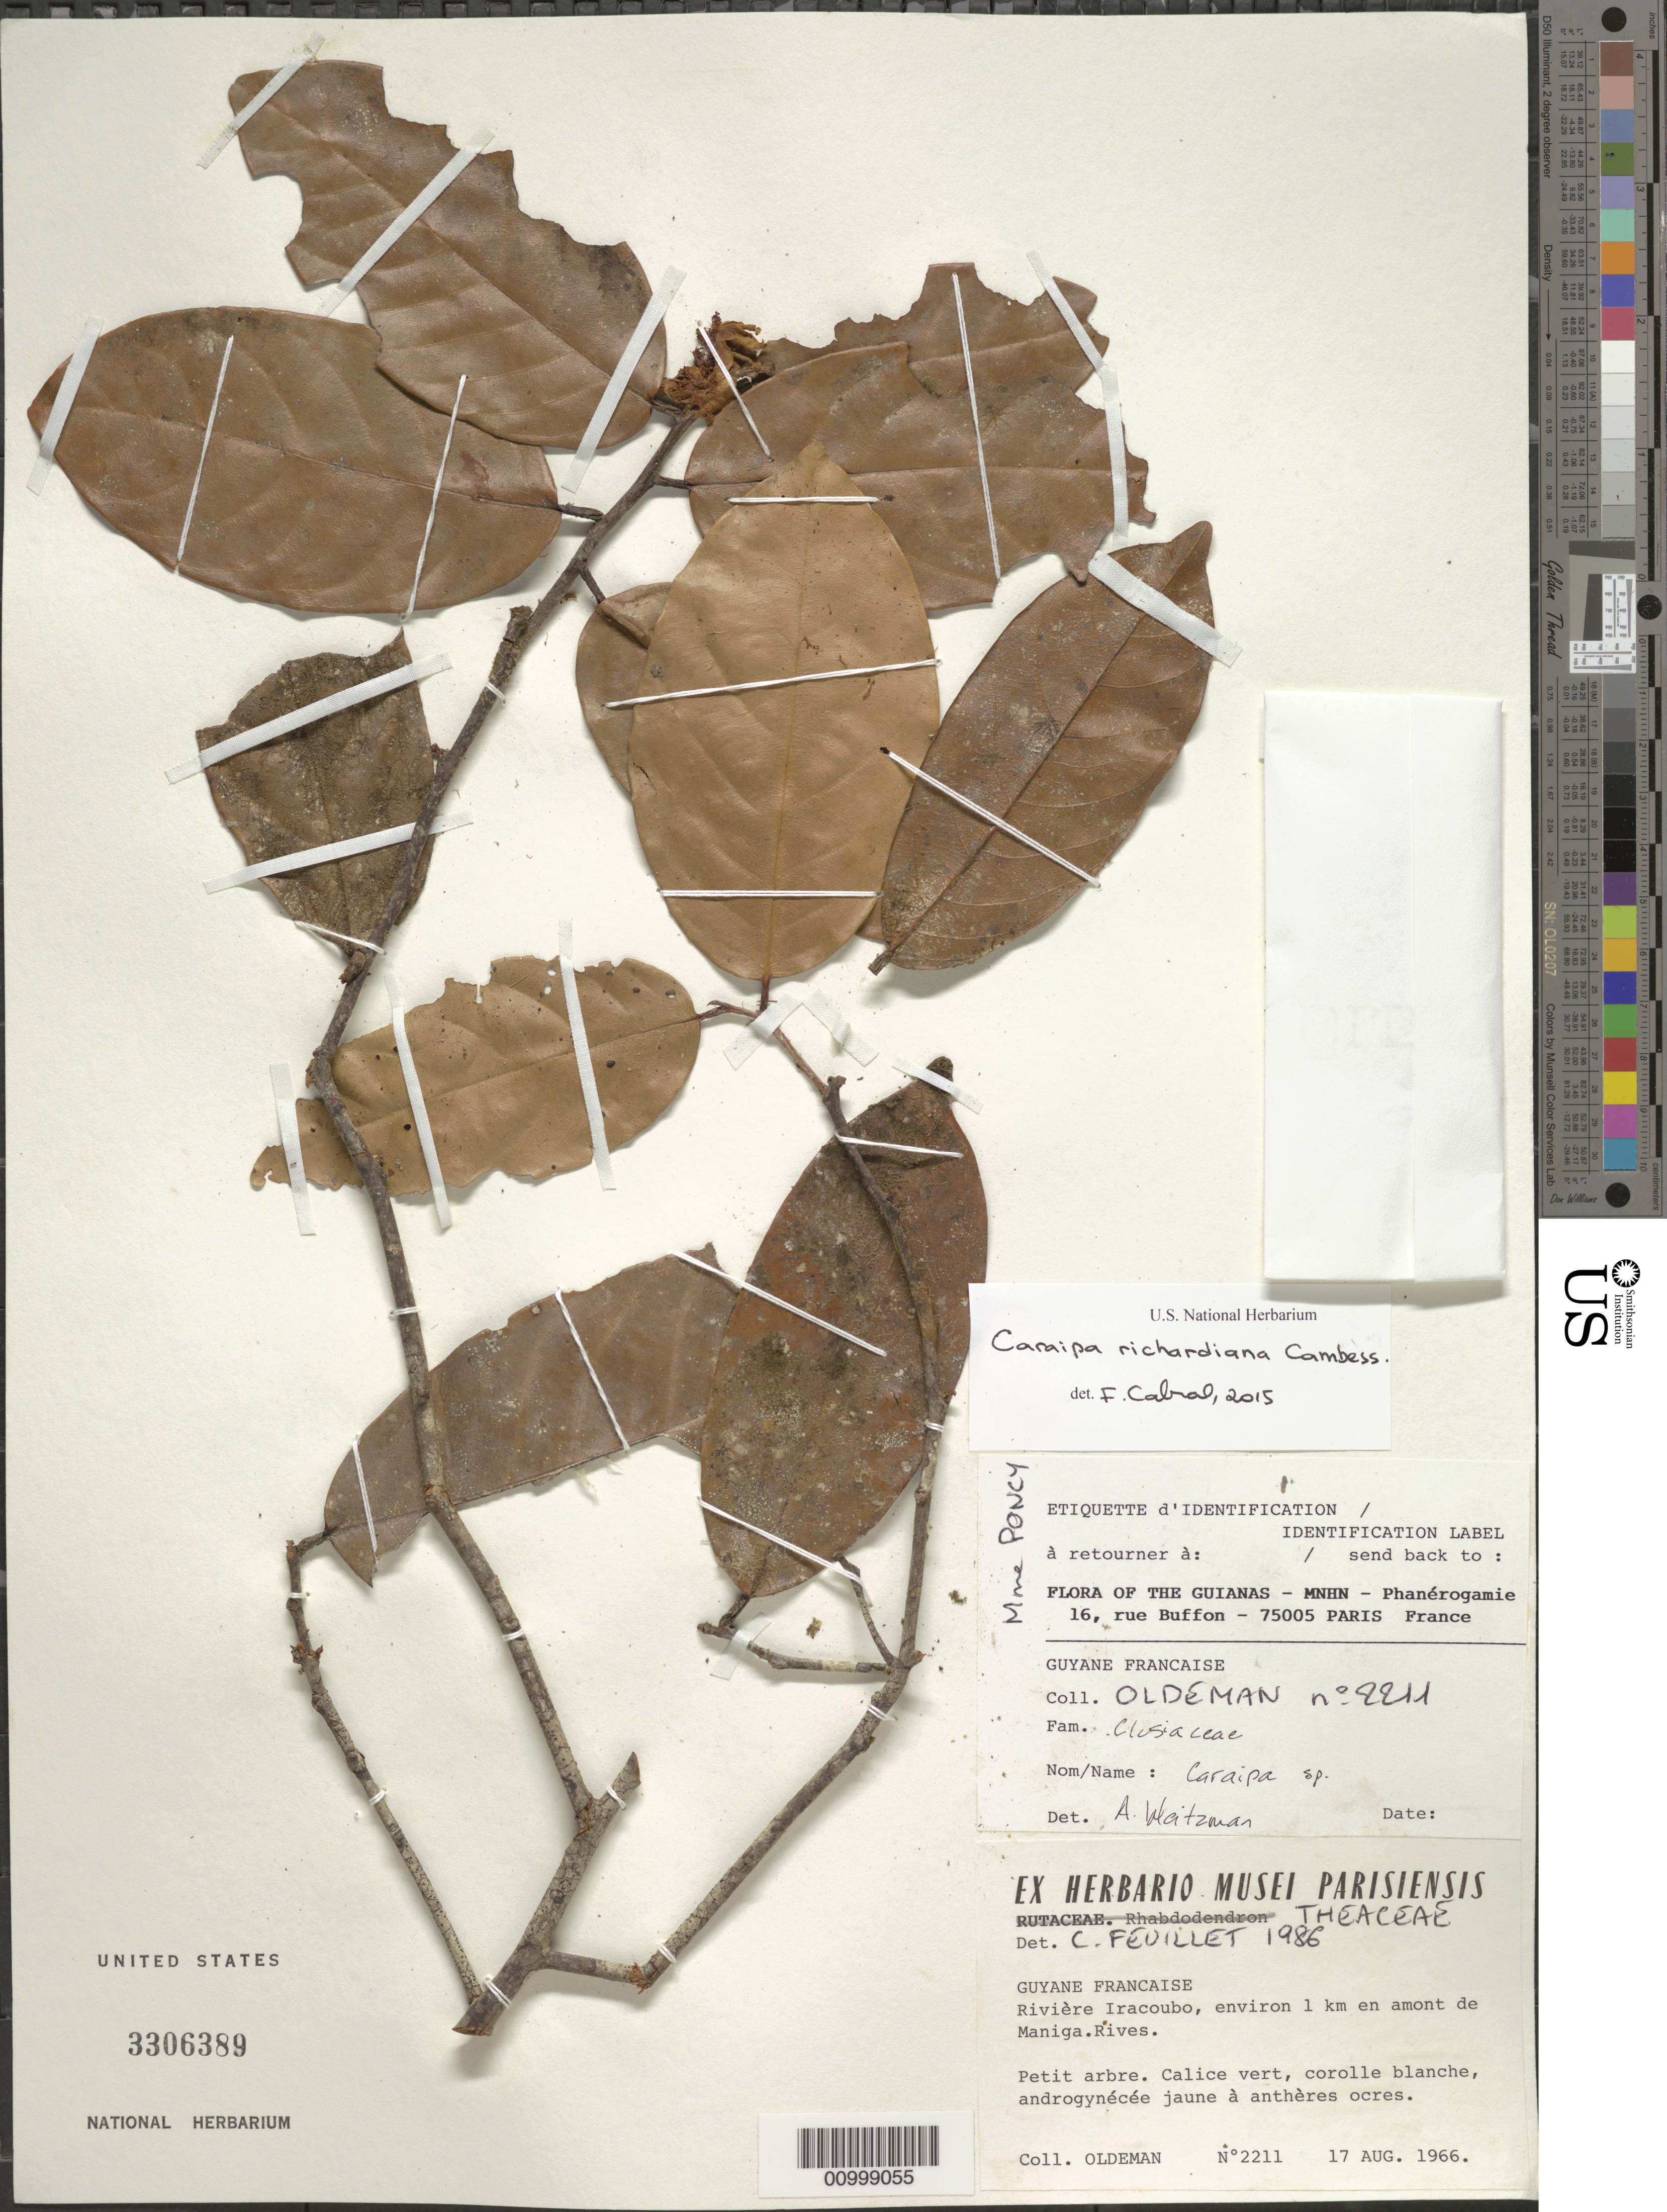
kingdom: Plantae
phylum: Tracheophyta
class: Magnoliopsida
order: Malpighiales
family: Calophyllaceae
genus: Caraipa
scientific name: Caraipa richardiana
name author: Cambess.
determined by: Cabral, F. N.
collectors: R. Oldeman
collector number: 2211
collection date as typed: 17-Aug-66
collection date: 1966-08-17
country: French Guiana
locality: Riviere Iracoubo, env. 1 km en amont de Maniga Rives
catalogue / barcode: US 3306389